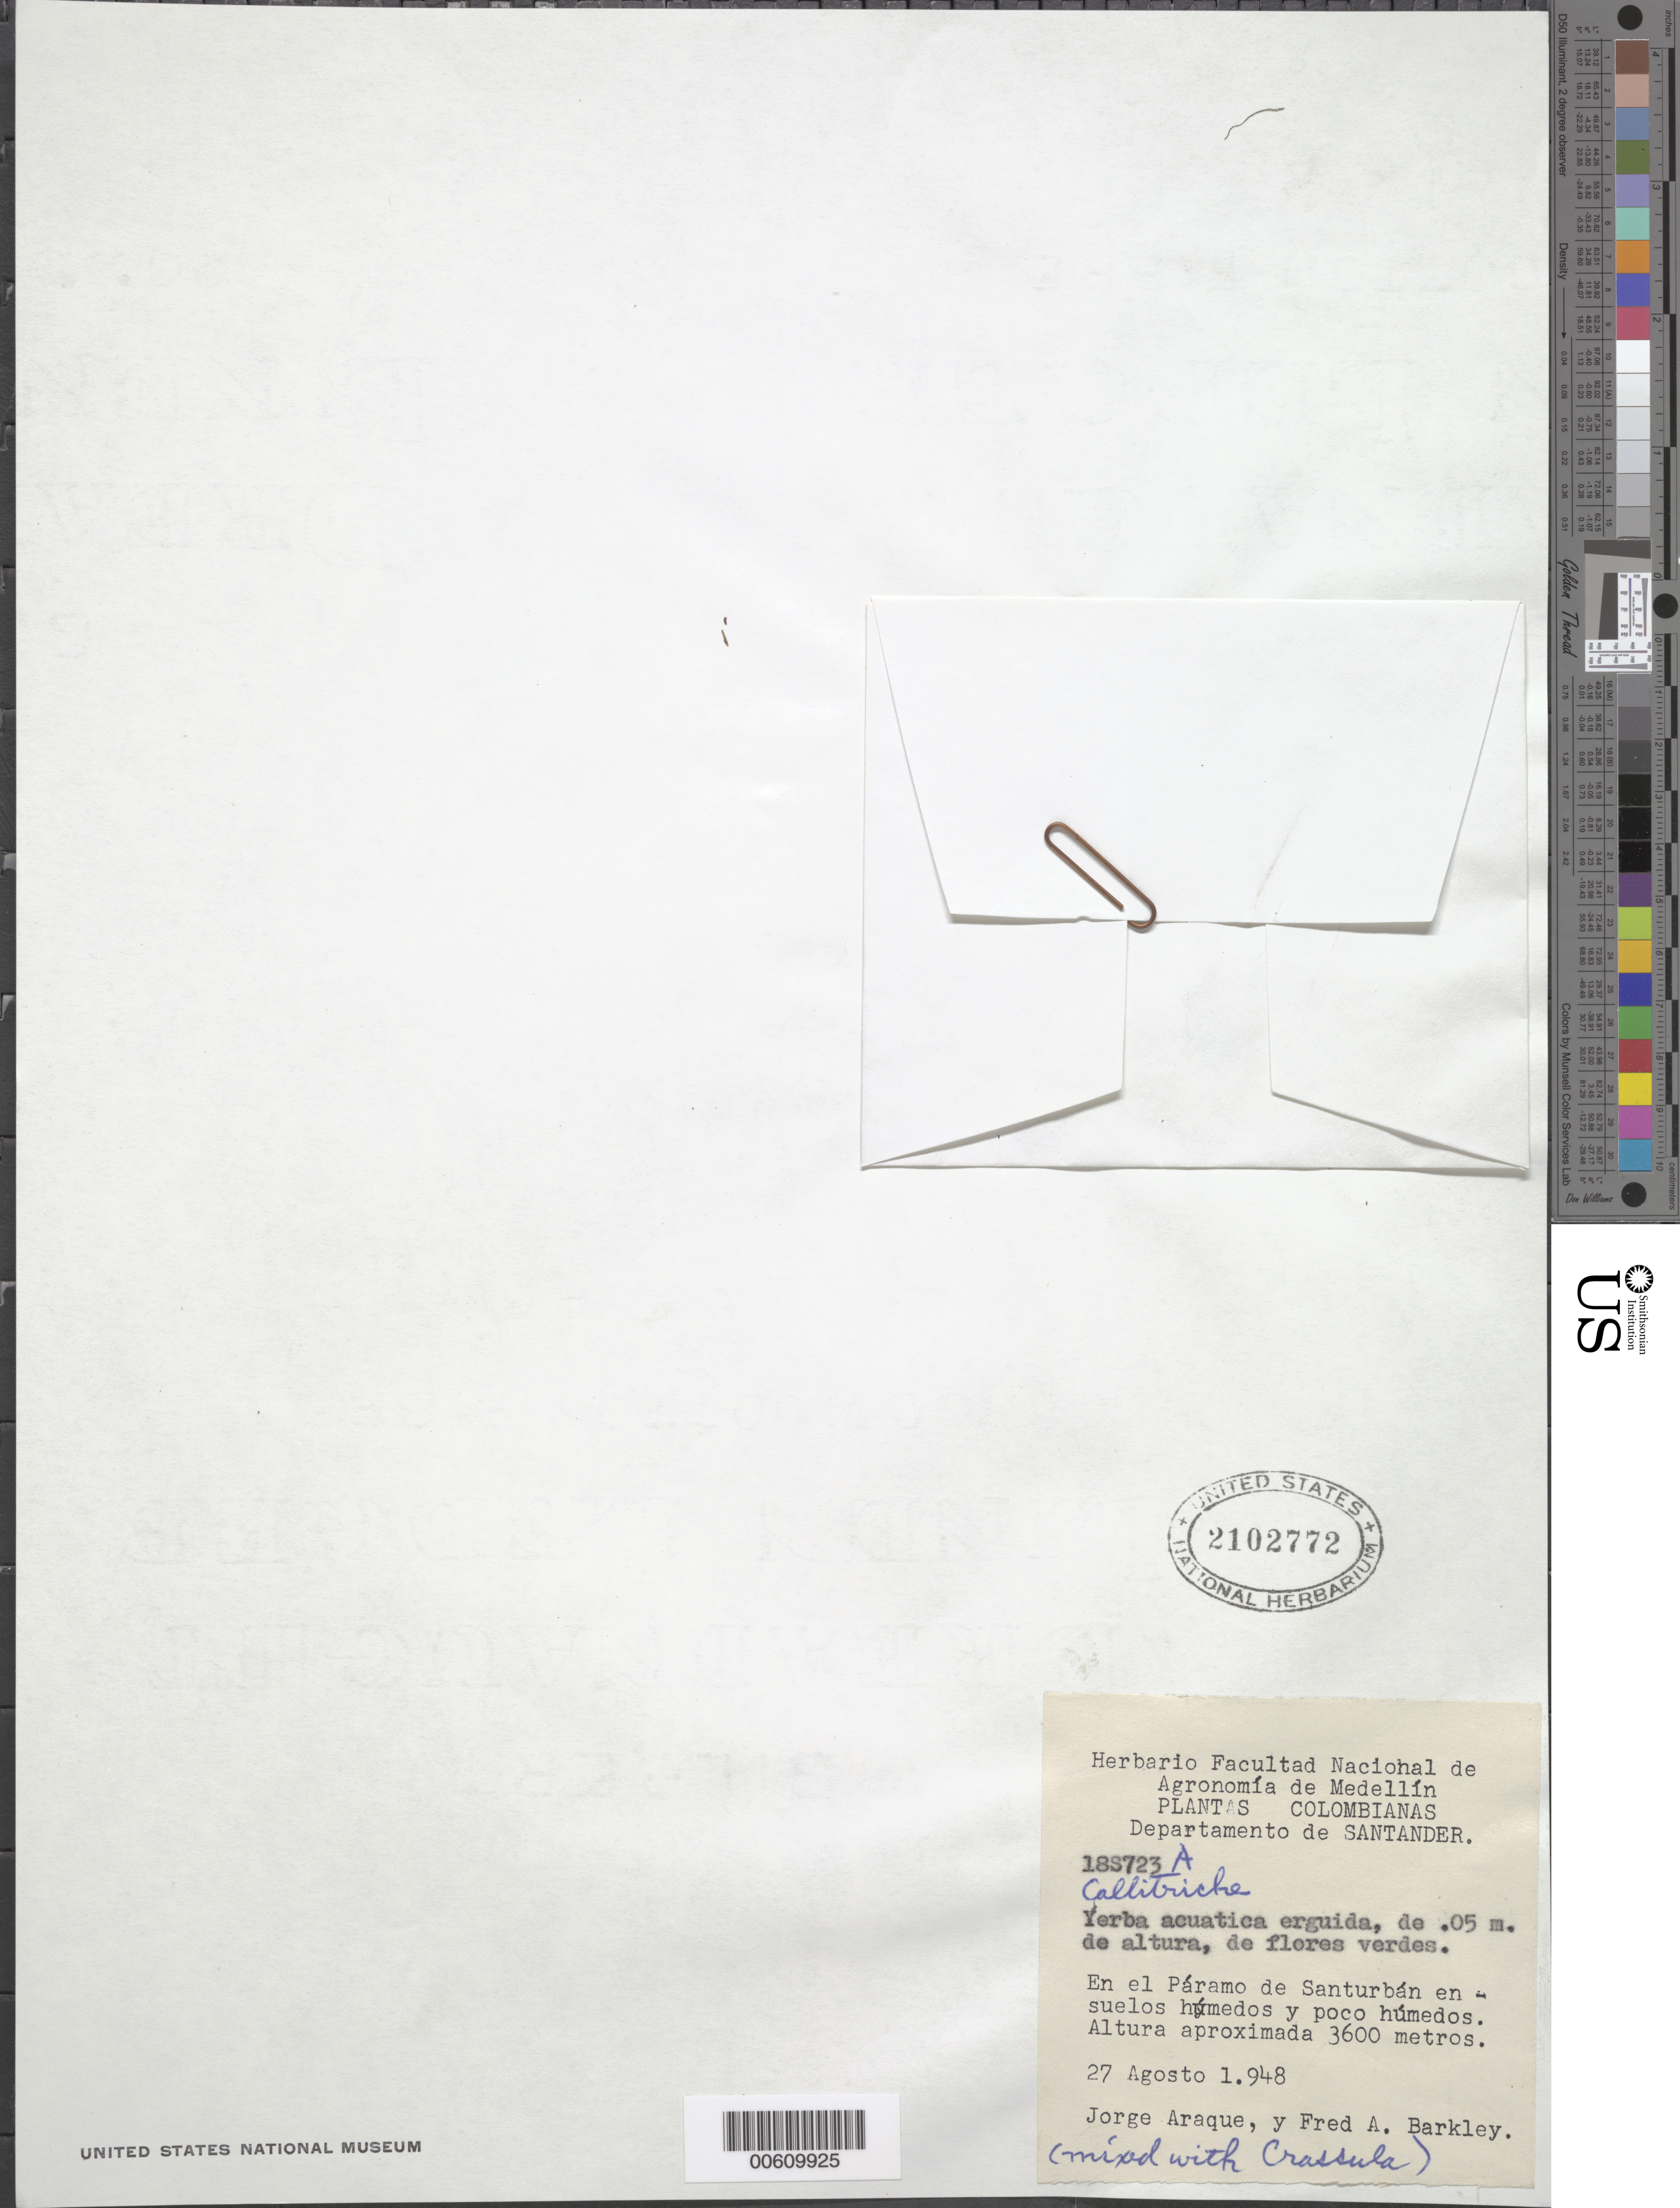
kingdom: Plantae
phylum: Tracheophyta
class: Magnoliopsida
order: Lamiales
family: Plantaginaceae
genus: Callitriche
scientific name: Callitriche sp.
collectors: J. Araque Molina & F. A. Barkley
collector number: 18S723A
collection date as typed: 27 Aur 1948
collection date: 1948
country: Colombia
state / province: Santander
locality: Paramo de San Turban.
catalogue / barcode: US 2102772